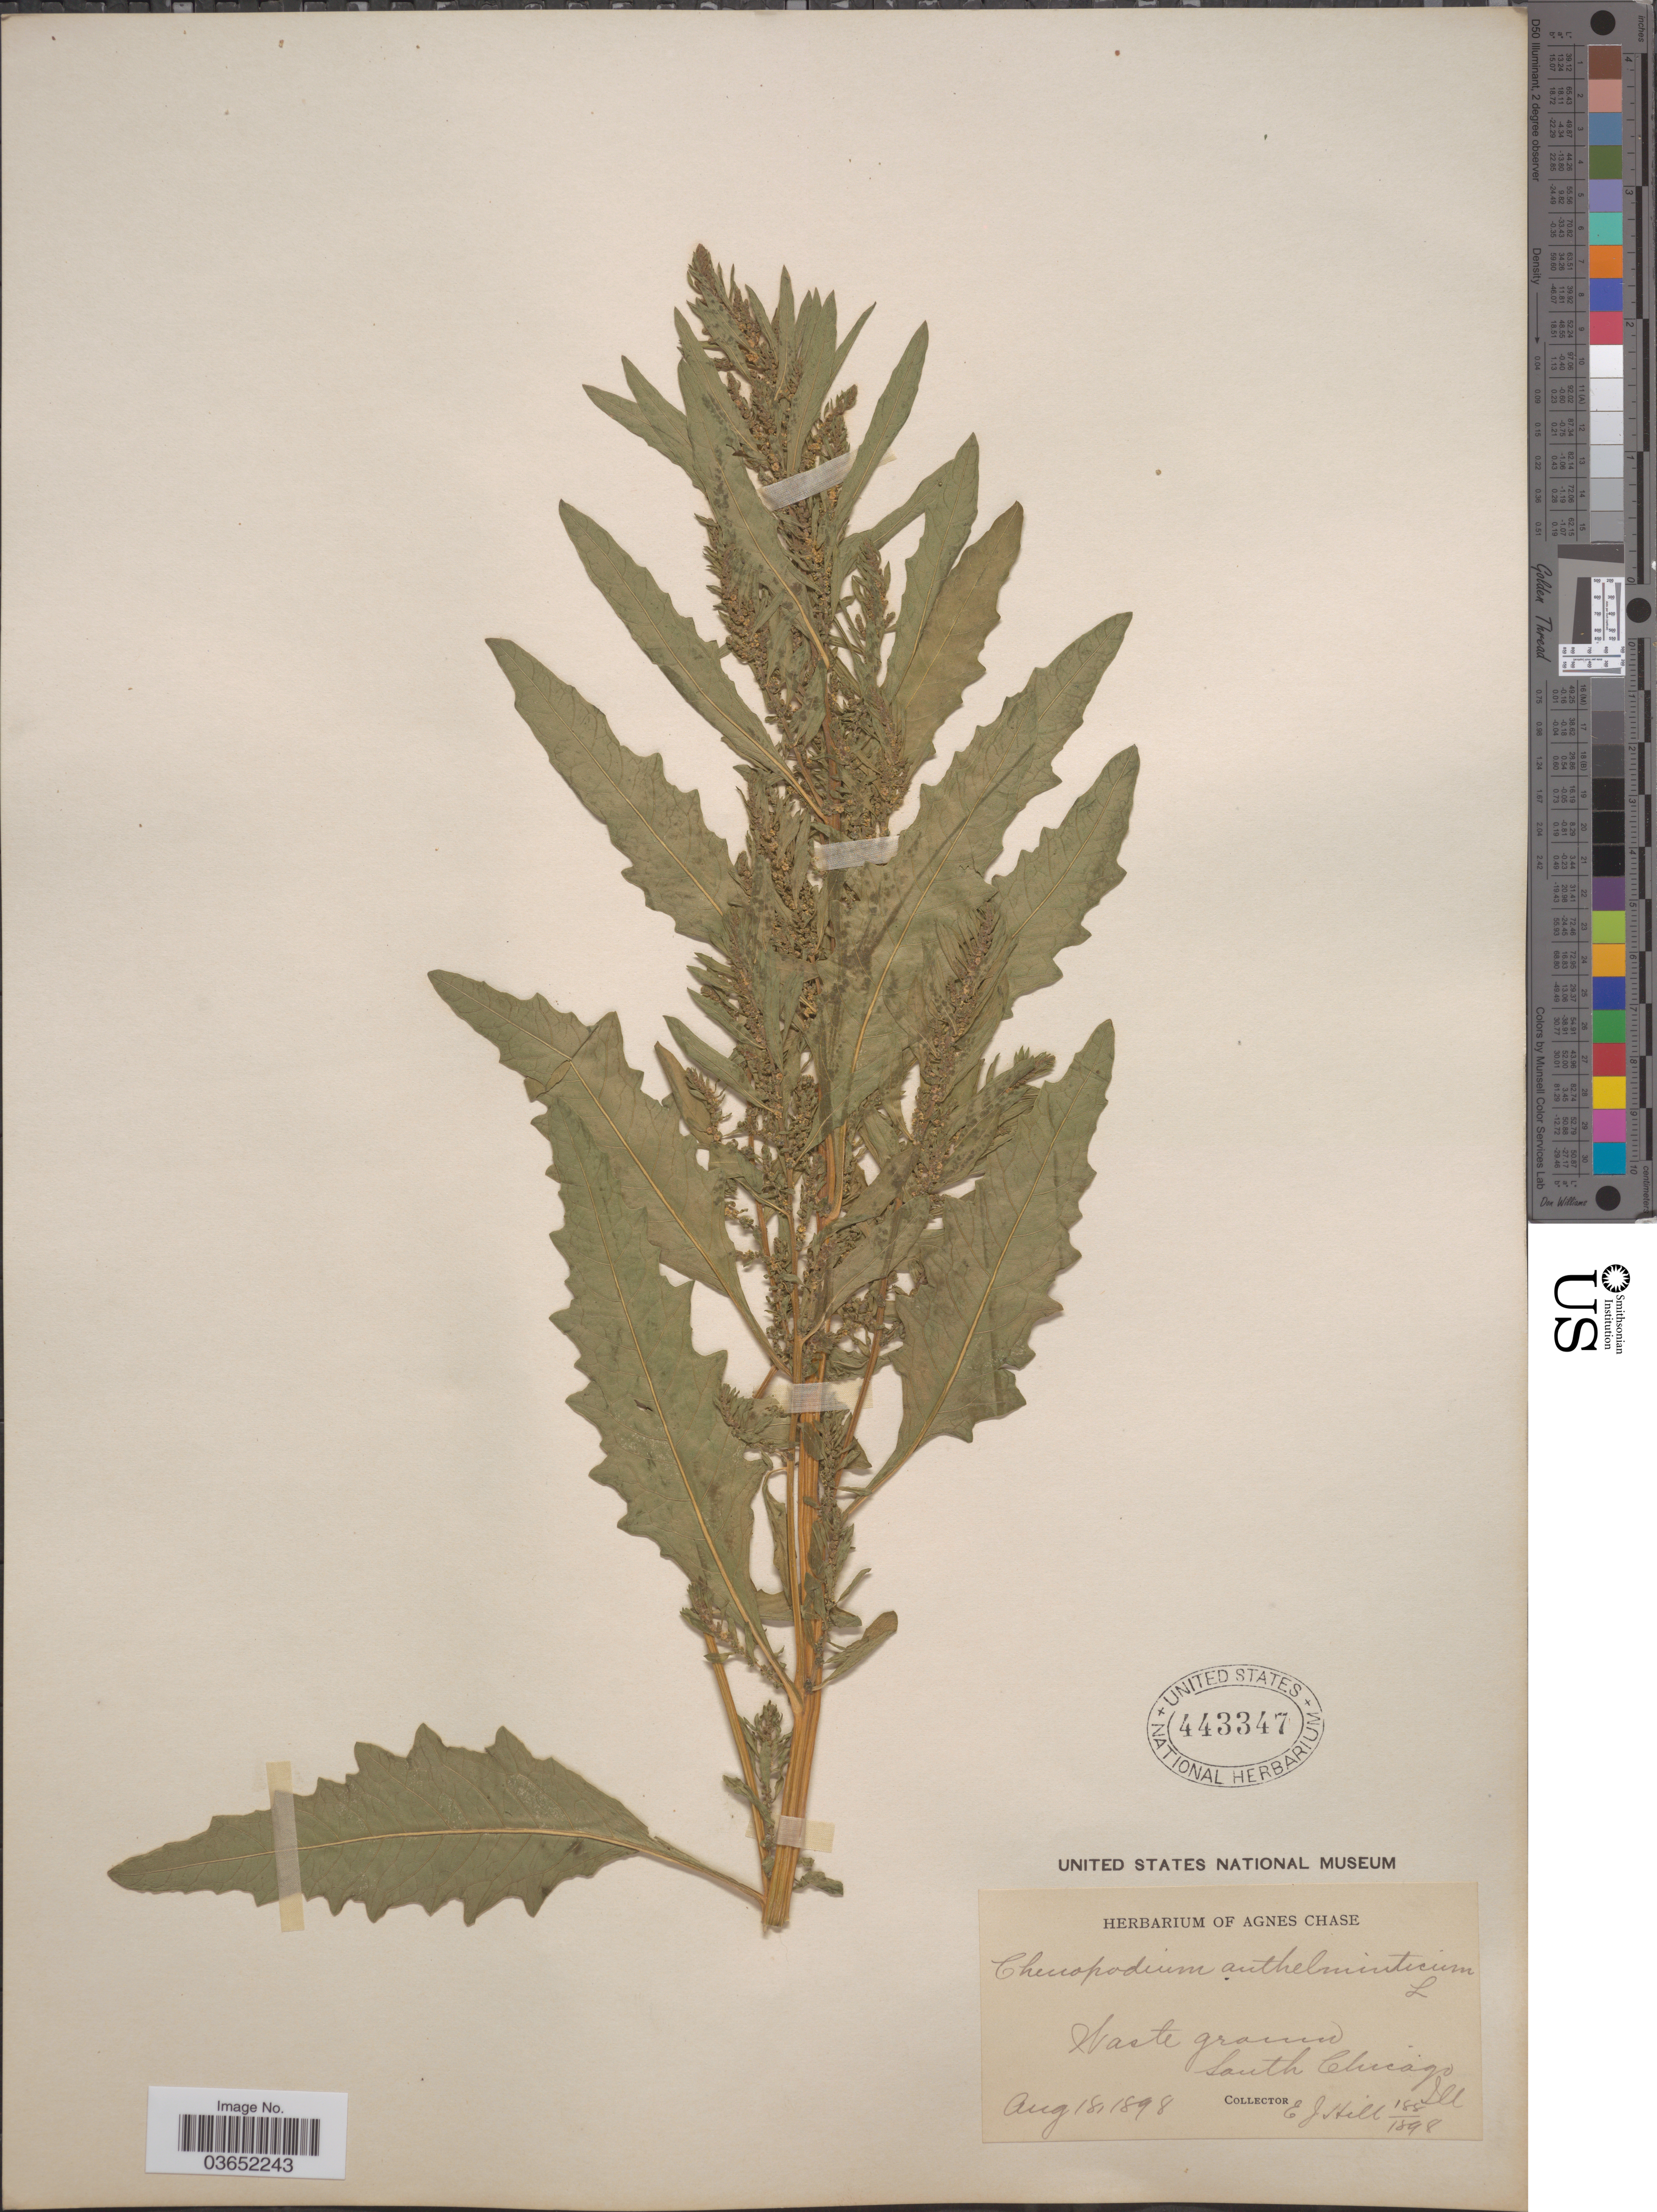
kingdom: Plantae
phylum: Tracheophyta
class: Magnoliopsida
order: Caryophyllales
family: Amaranthaceae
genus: Chenopodium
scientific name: Chenopodium ambrosioides var. anthelminticum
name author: (L.) A. Gray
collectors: E. J. Hill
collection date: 1898-08-18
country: United States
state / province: Illinois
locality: Waste ground, South Chicago.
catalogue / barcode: US 443347